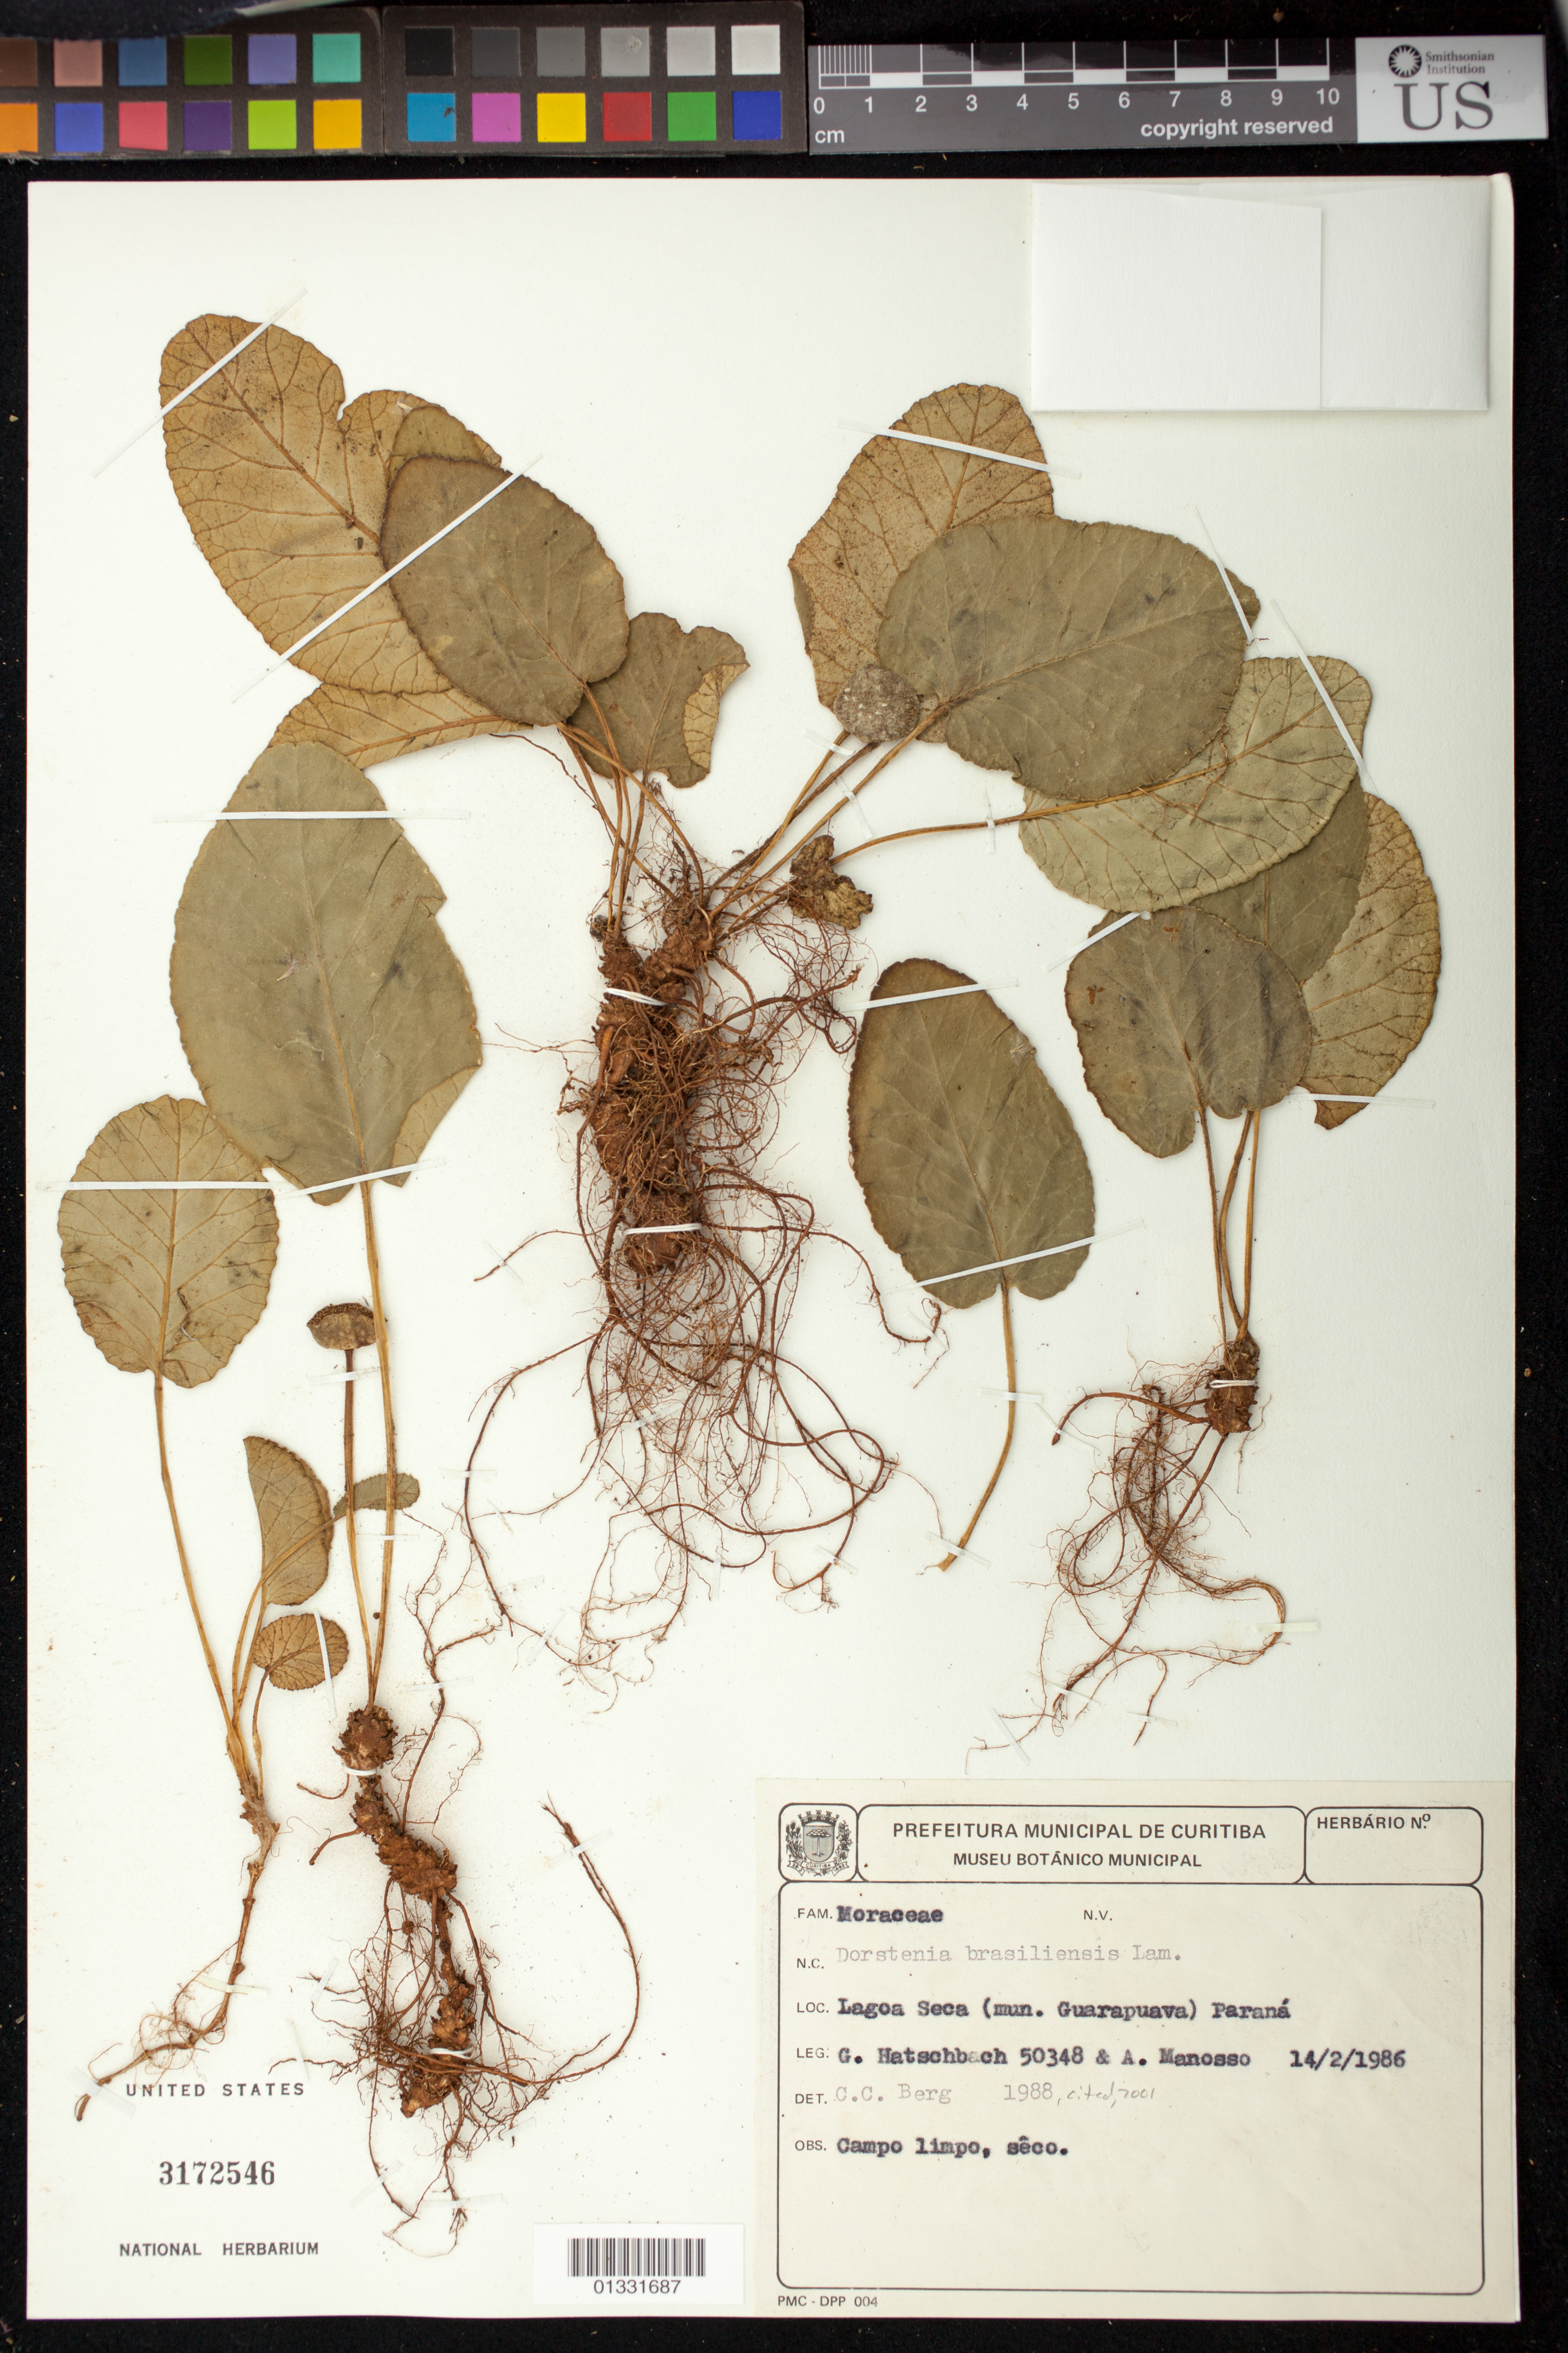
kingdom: Plantae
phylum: Tracheophyta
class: Magnoliopsida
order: Rosales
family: Moraceae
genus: Dorstenia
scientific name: Dorstenia brasiliensis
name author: Lam.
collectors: G. Hatschbach & A. Manosso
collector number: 50348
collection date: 1986-02-14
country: Brazil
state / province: Paraná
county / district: Guarapuava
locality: Lagoa Seca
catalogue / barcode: US 3172546